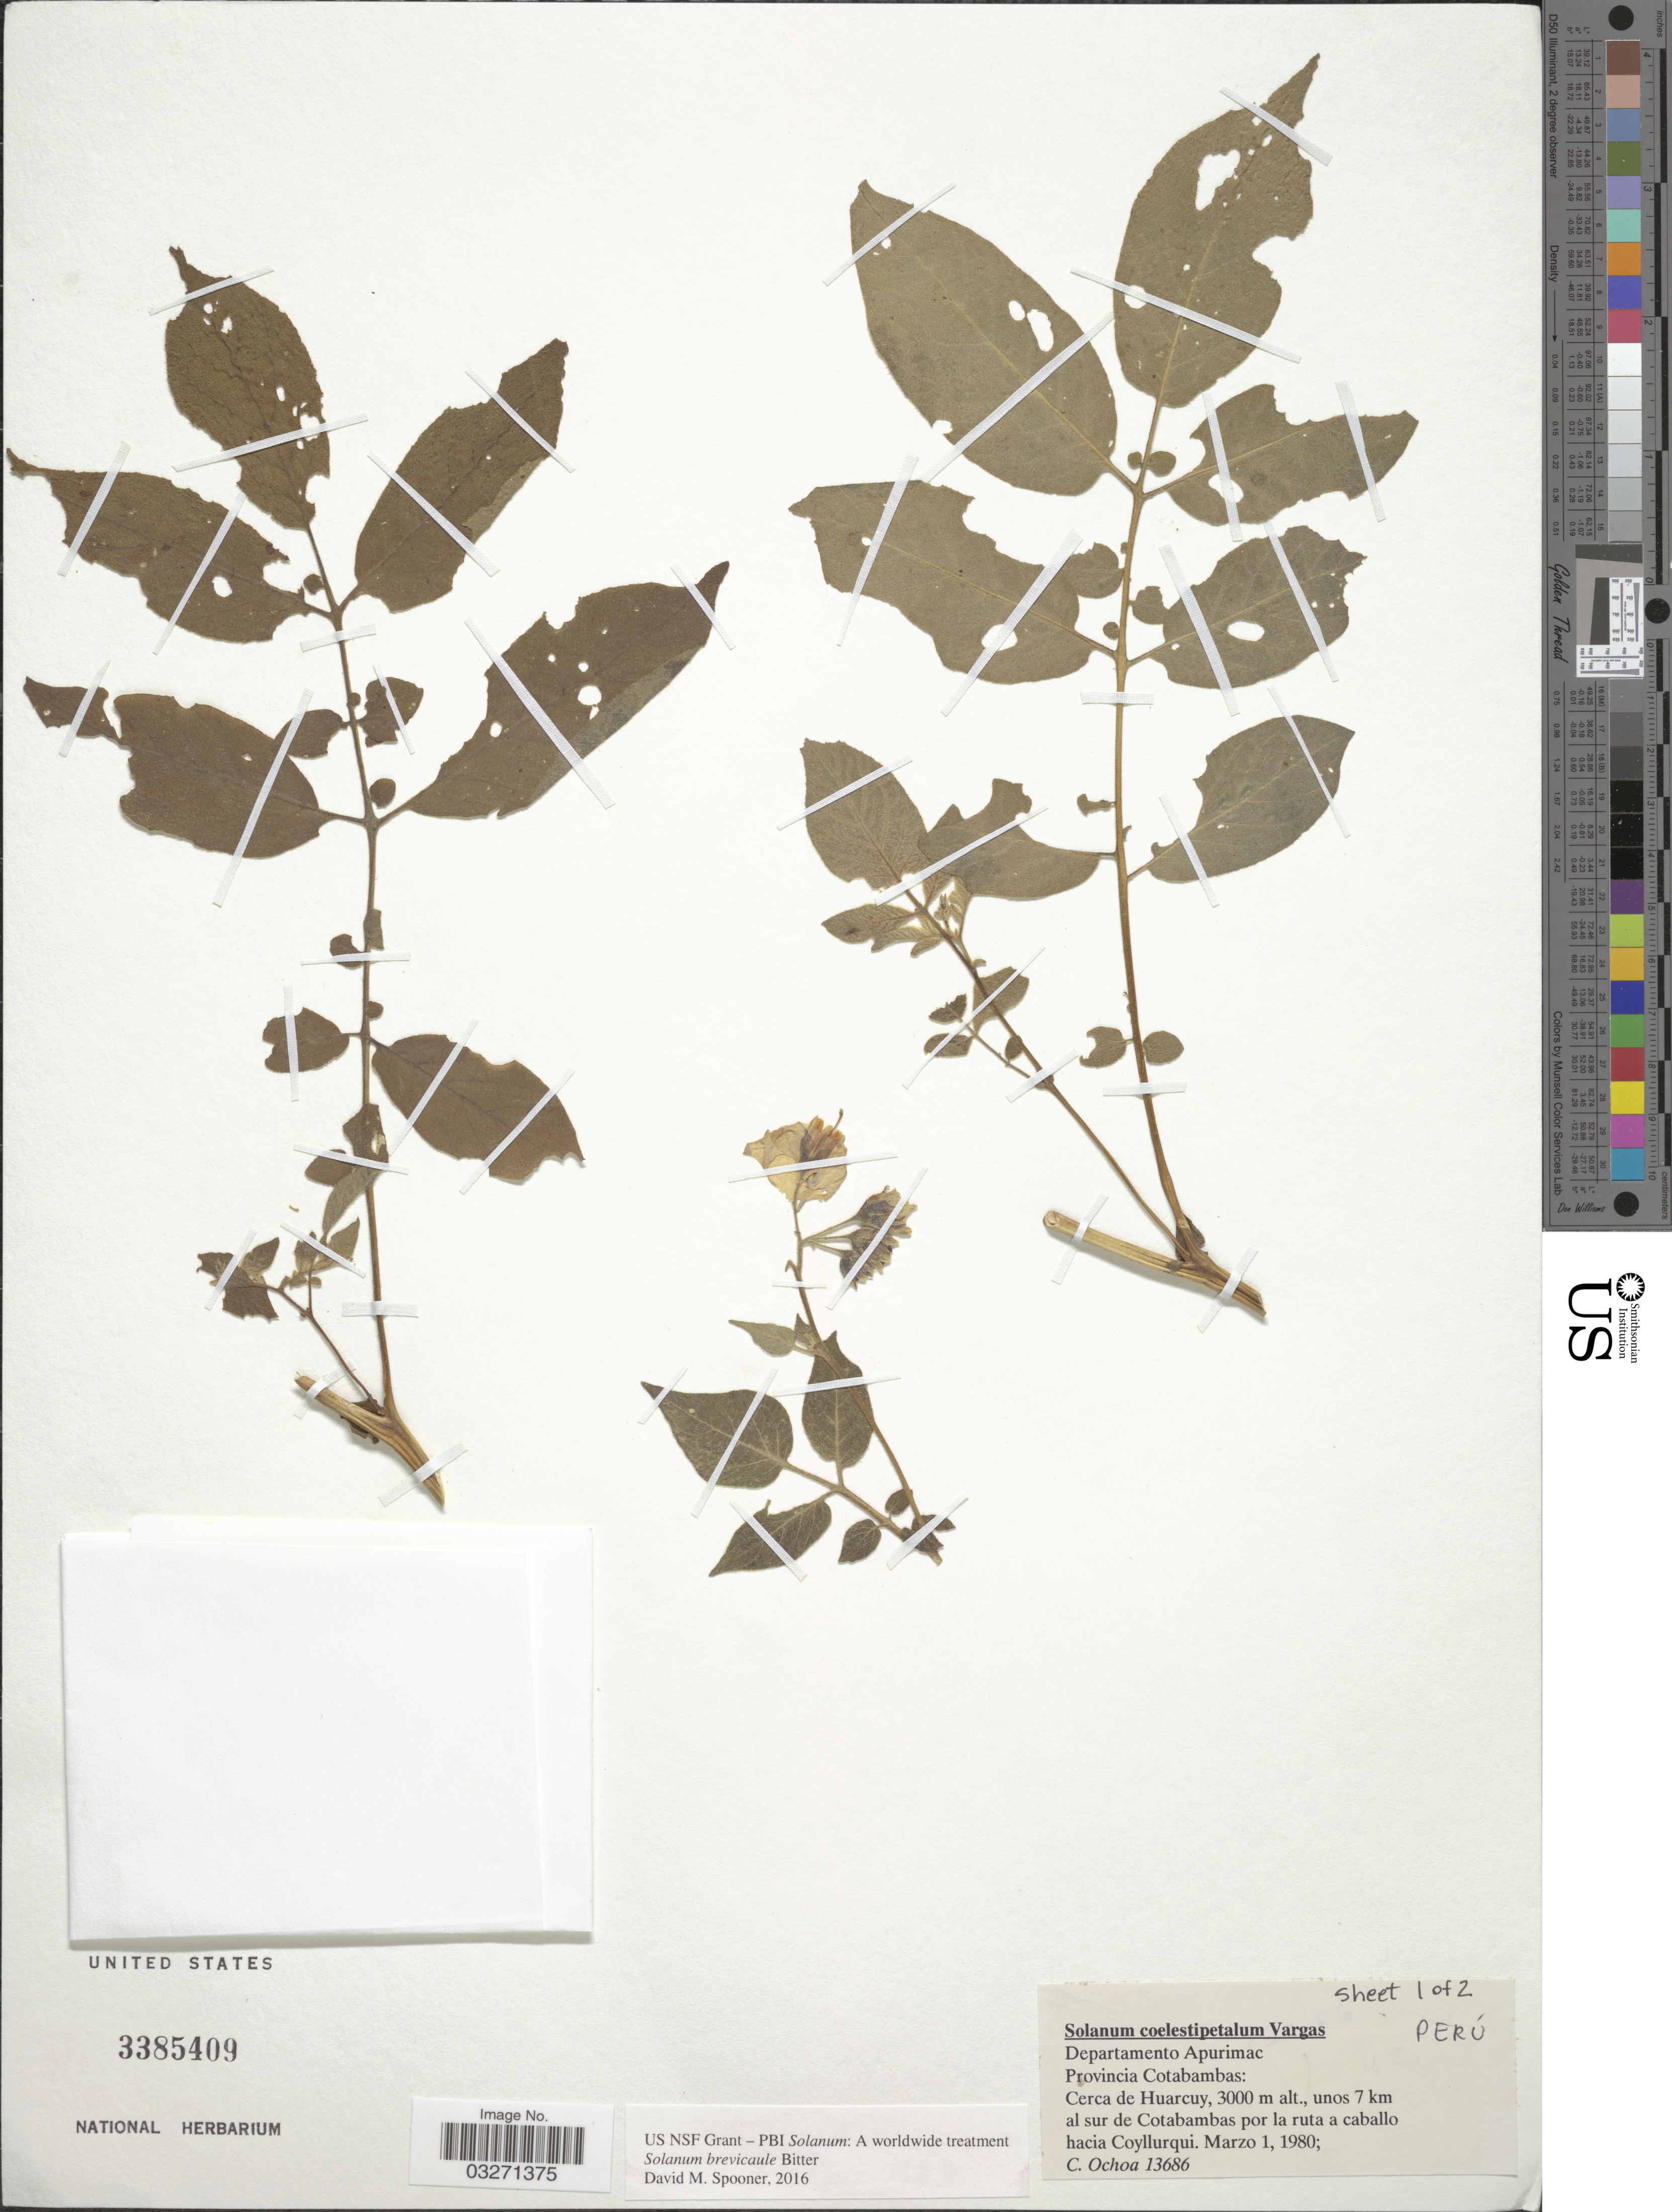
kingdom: Plantae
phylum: Tracheophyta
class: Magnoliopsida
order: Solanales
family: Solanaceae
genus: Solanum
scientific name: Solanum brevicaule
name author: Bitter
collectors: C. Ochoa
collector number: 13686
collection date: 1980-03-01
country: Peru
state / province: Apurímac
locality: Departamento Apurimac. Provincia Cotabambas: Cerca de Huarcuy, unos 7 km al sur de Cotabambas por la ruta a caballo hacia Coyllurqui.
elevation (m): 3000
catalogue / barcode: US 3385409